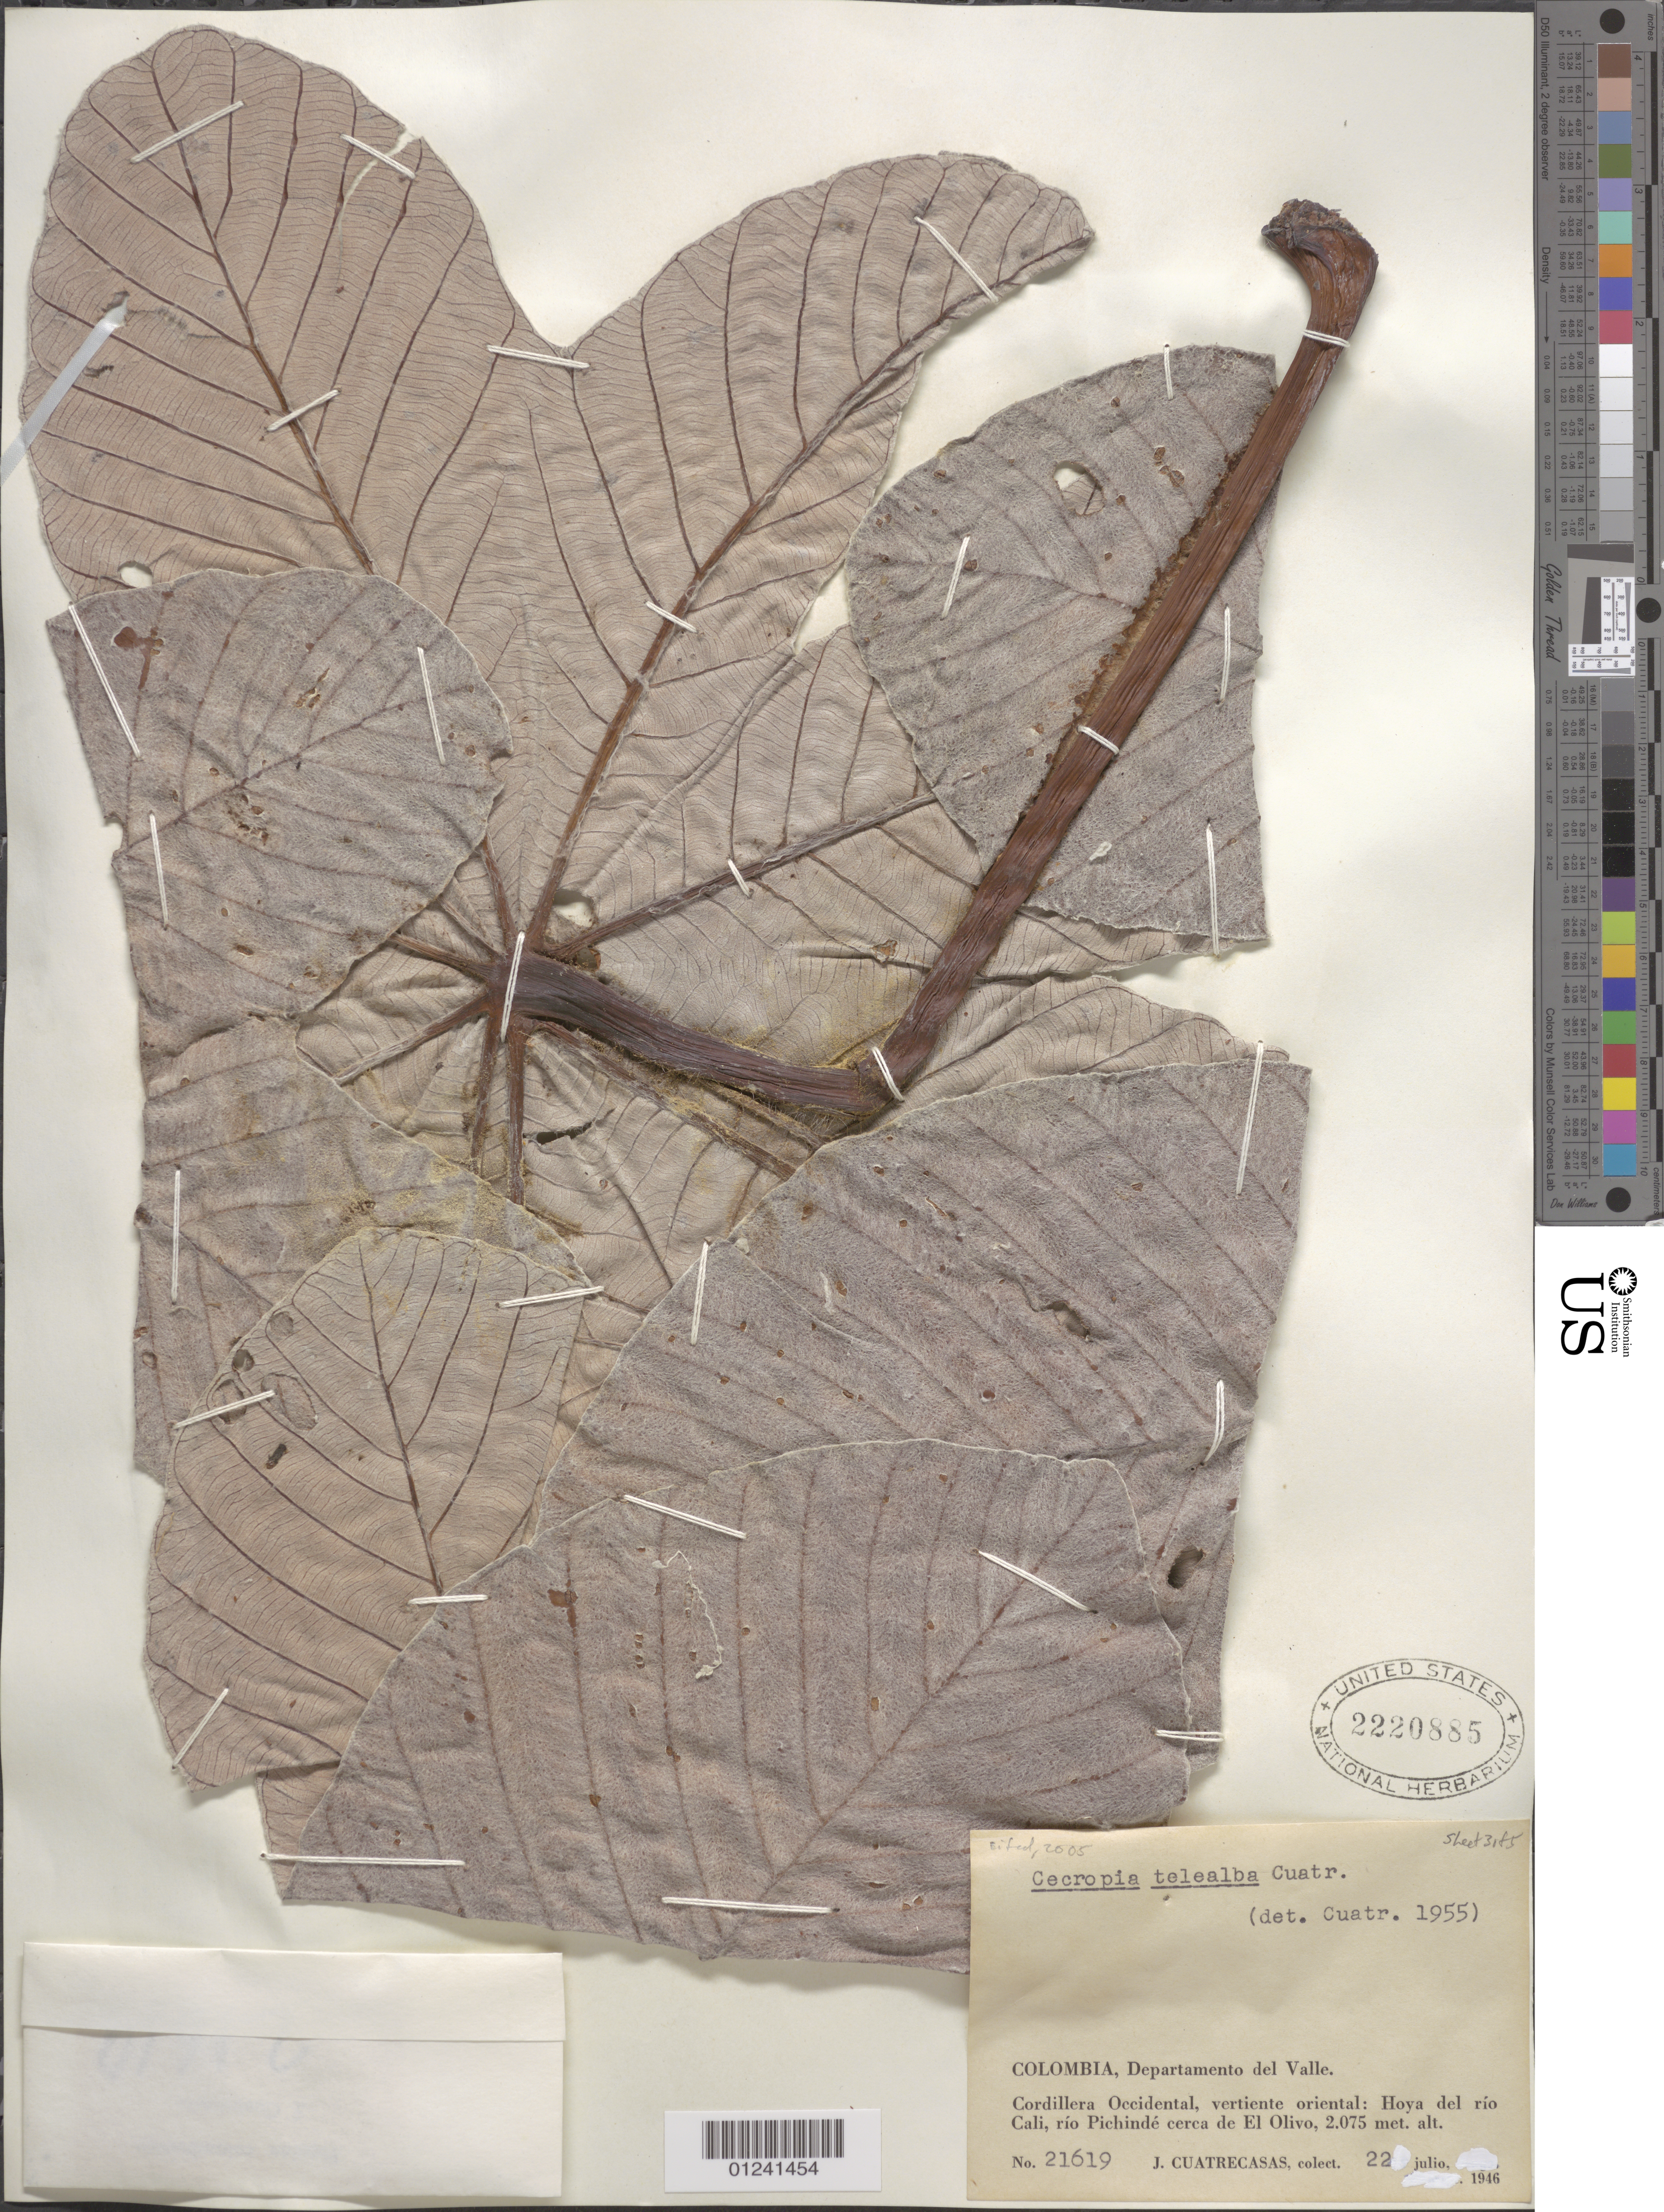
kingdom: Plantae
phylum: Tracheophyta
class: Magnoliopsida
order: Rosales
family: Urticaceae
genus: Cecropia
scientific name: Cecropia telealba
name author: Cuatrec.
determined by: Cuatrecasas, J.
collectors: J. Cuatrecasas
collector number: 21619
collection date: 1946-07-22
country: Colombia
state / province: Valle del Cauca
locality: Cordillera Occidental, vertiente oriental; hoya del Rio Cali; rio Pichinde cerca de El Olivo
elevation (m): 2075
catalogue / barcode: US 2220885